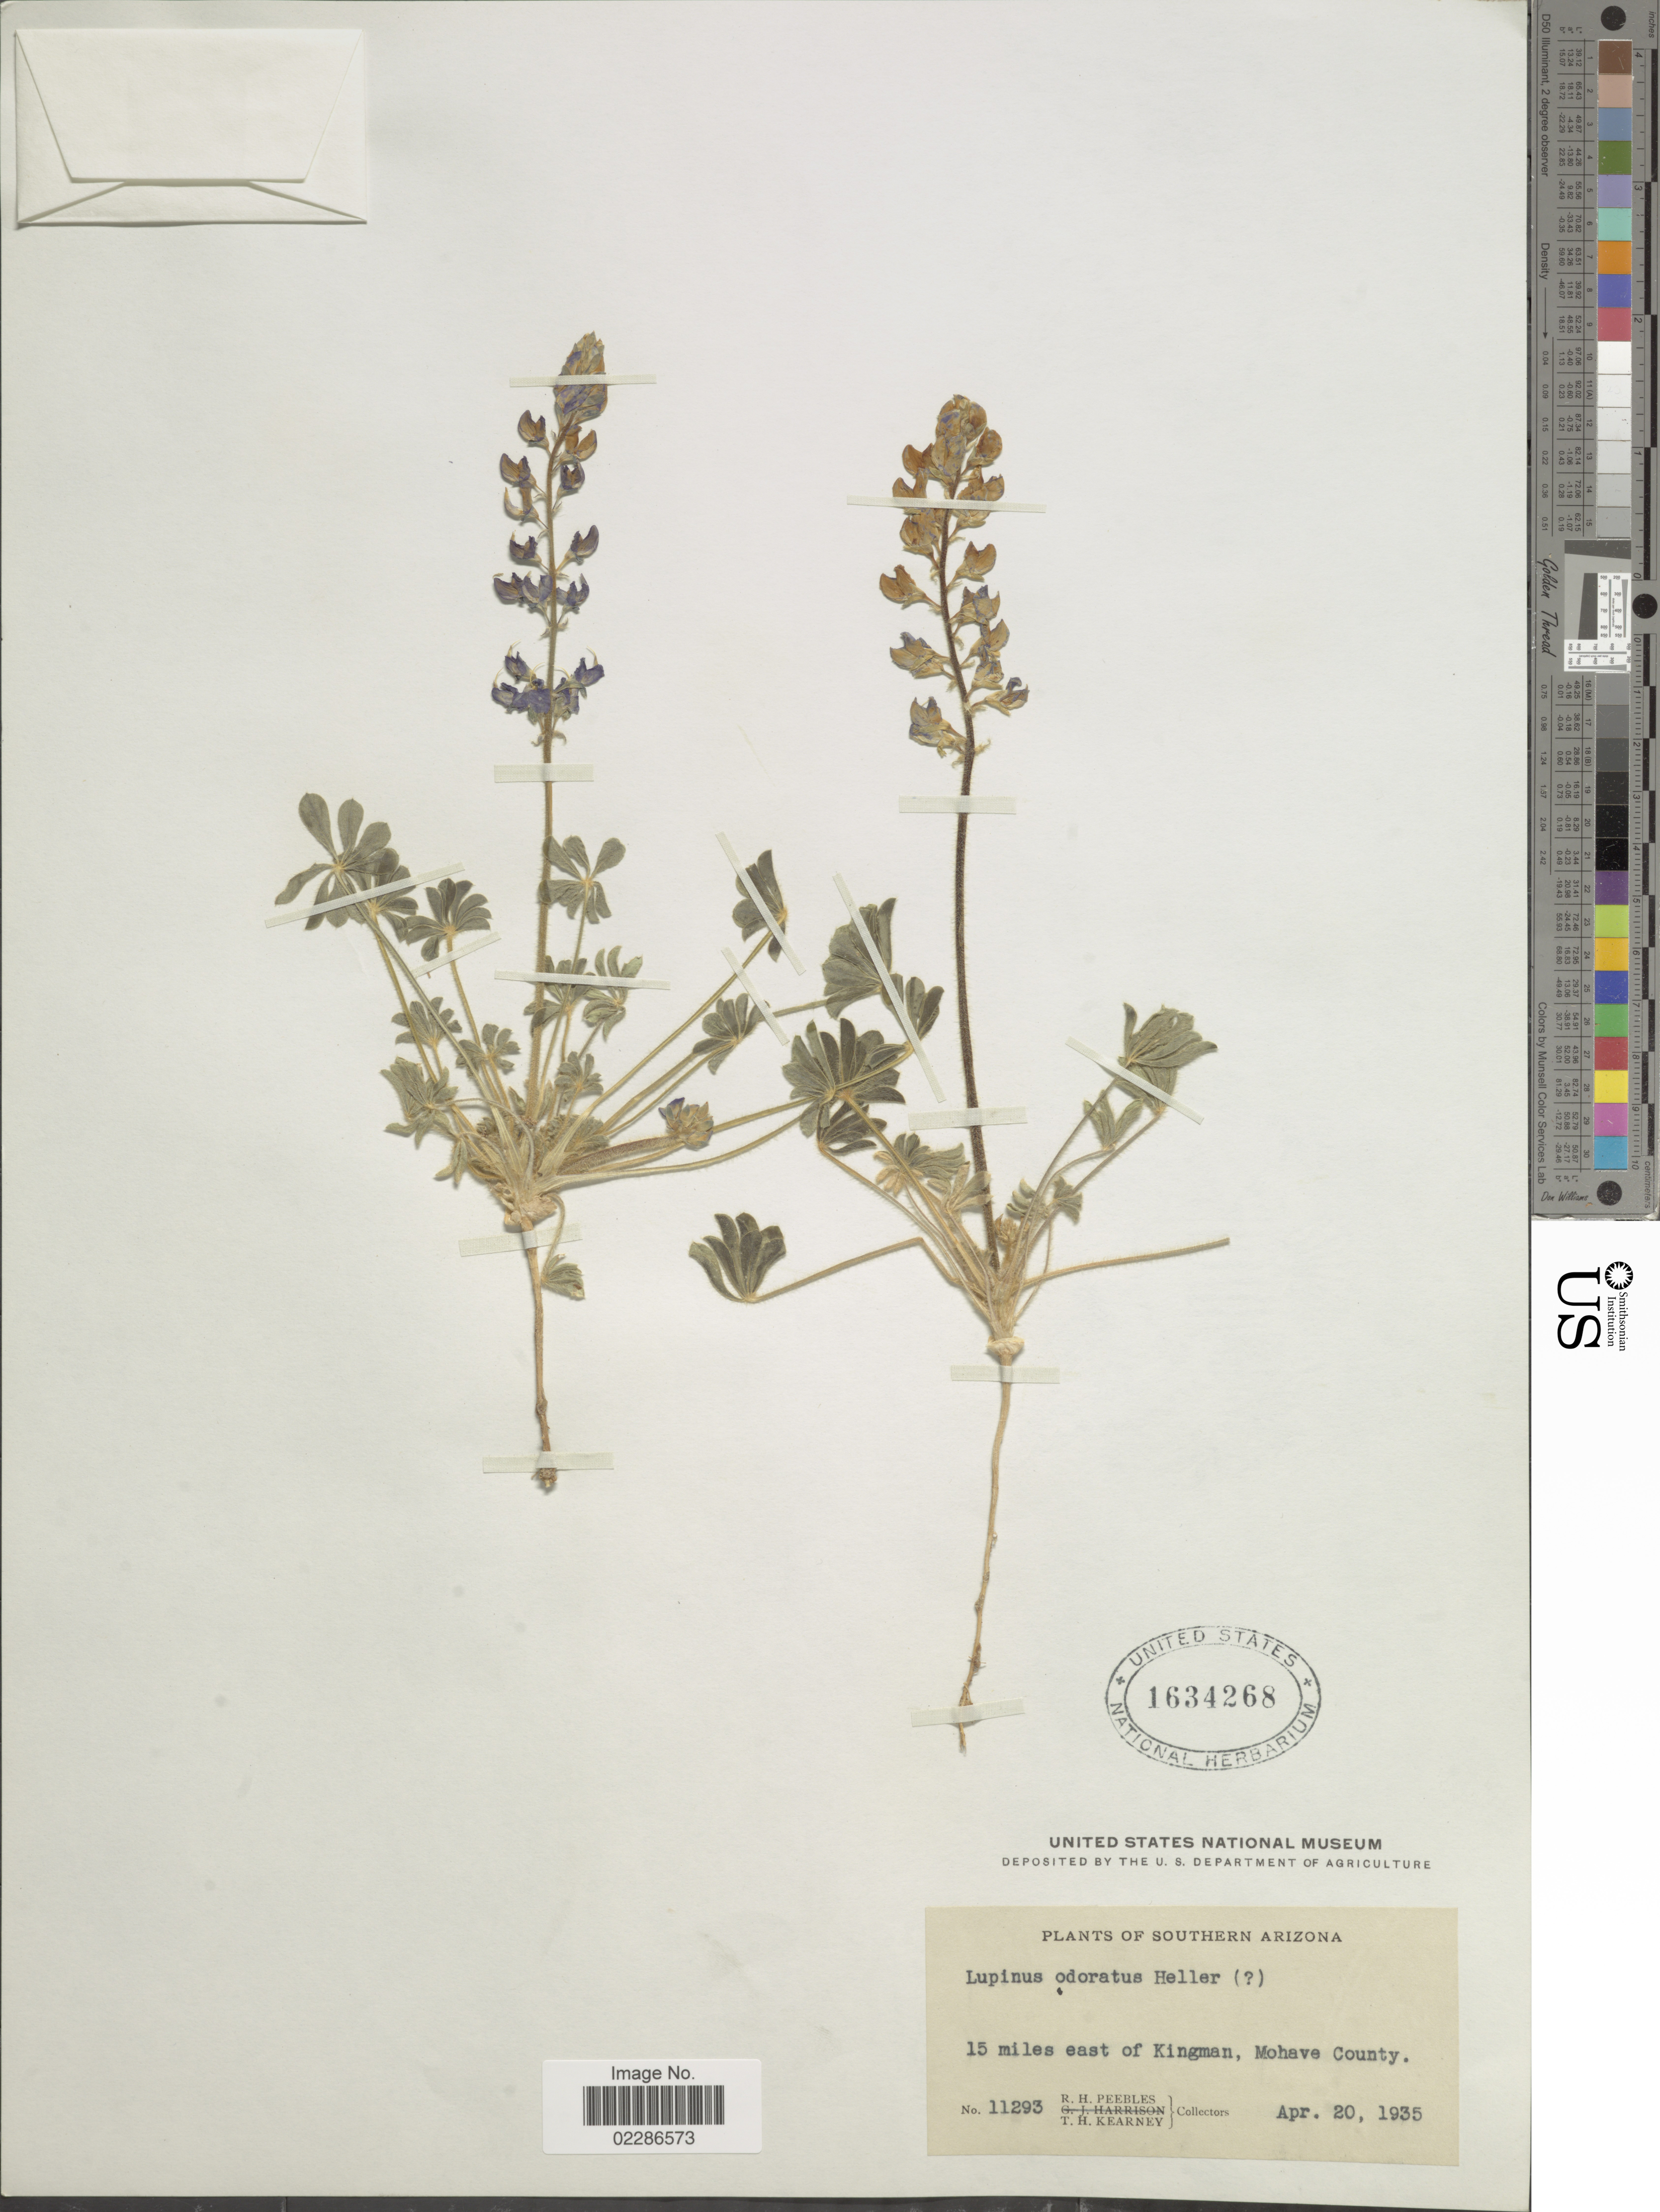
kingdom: Plantae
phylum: Tracheophyta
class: Magnoliopsida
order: Fabales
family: Fabaceae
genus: Lupinus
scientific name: Lupinus odoratus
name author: A. Heller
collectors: R. H. Peebles & T. H. Kearney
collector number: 11293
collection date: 1935-04-20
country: United States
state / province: Arizona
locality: Southern Arizona, 15 miles east of Kingman, Mohave County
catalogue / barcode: US 1634268